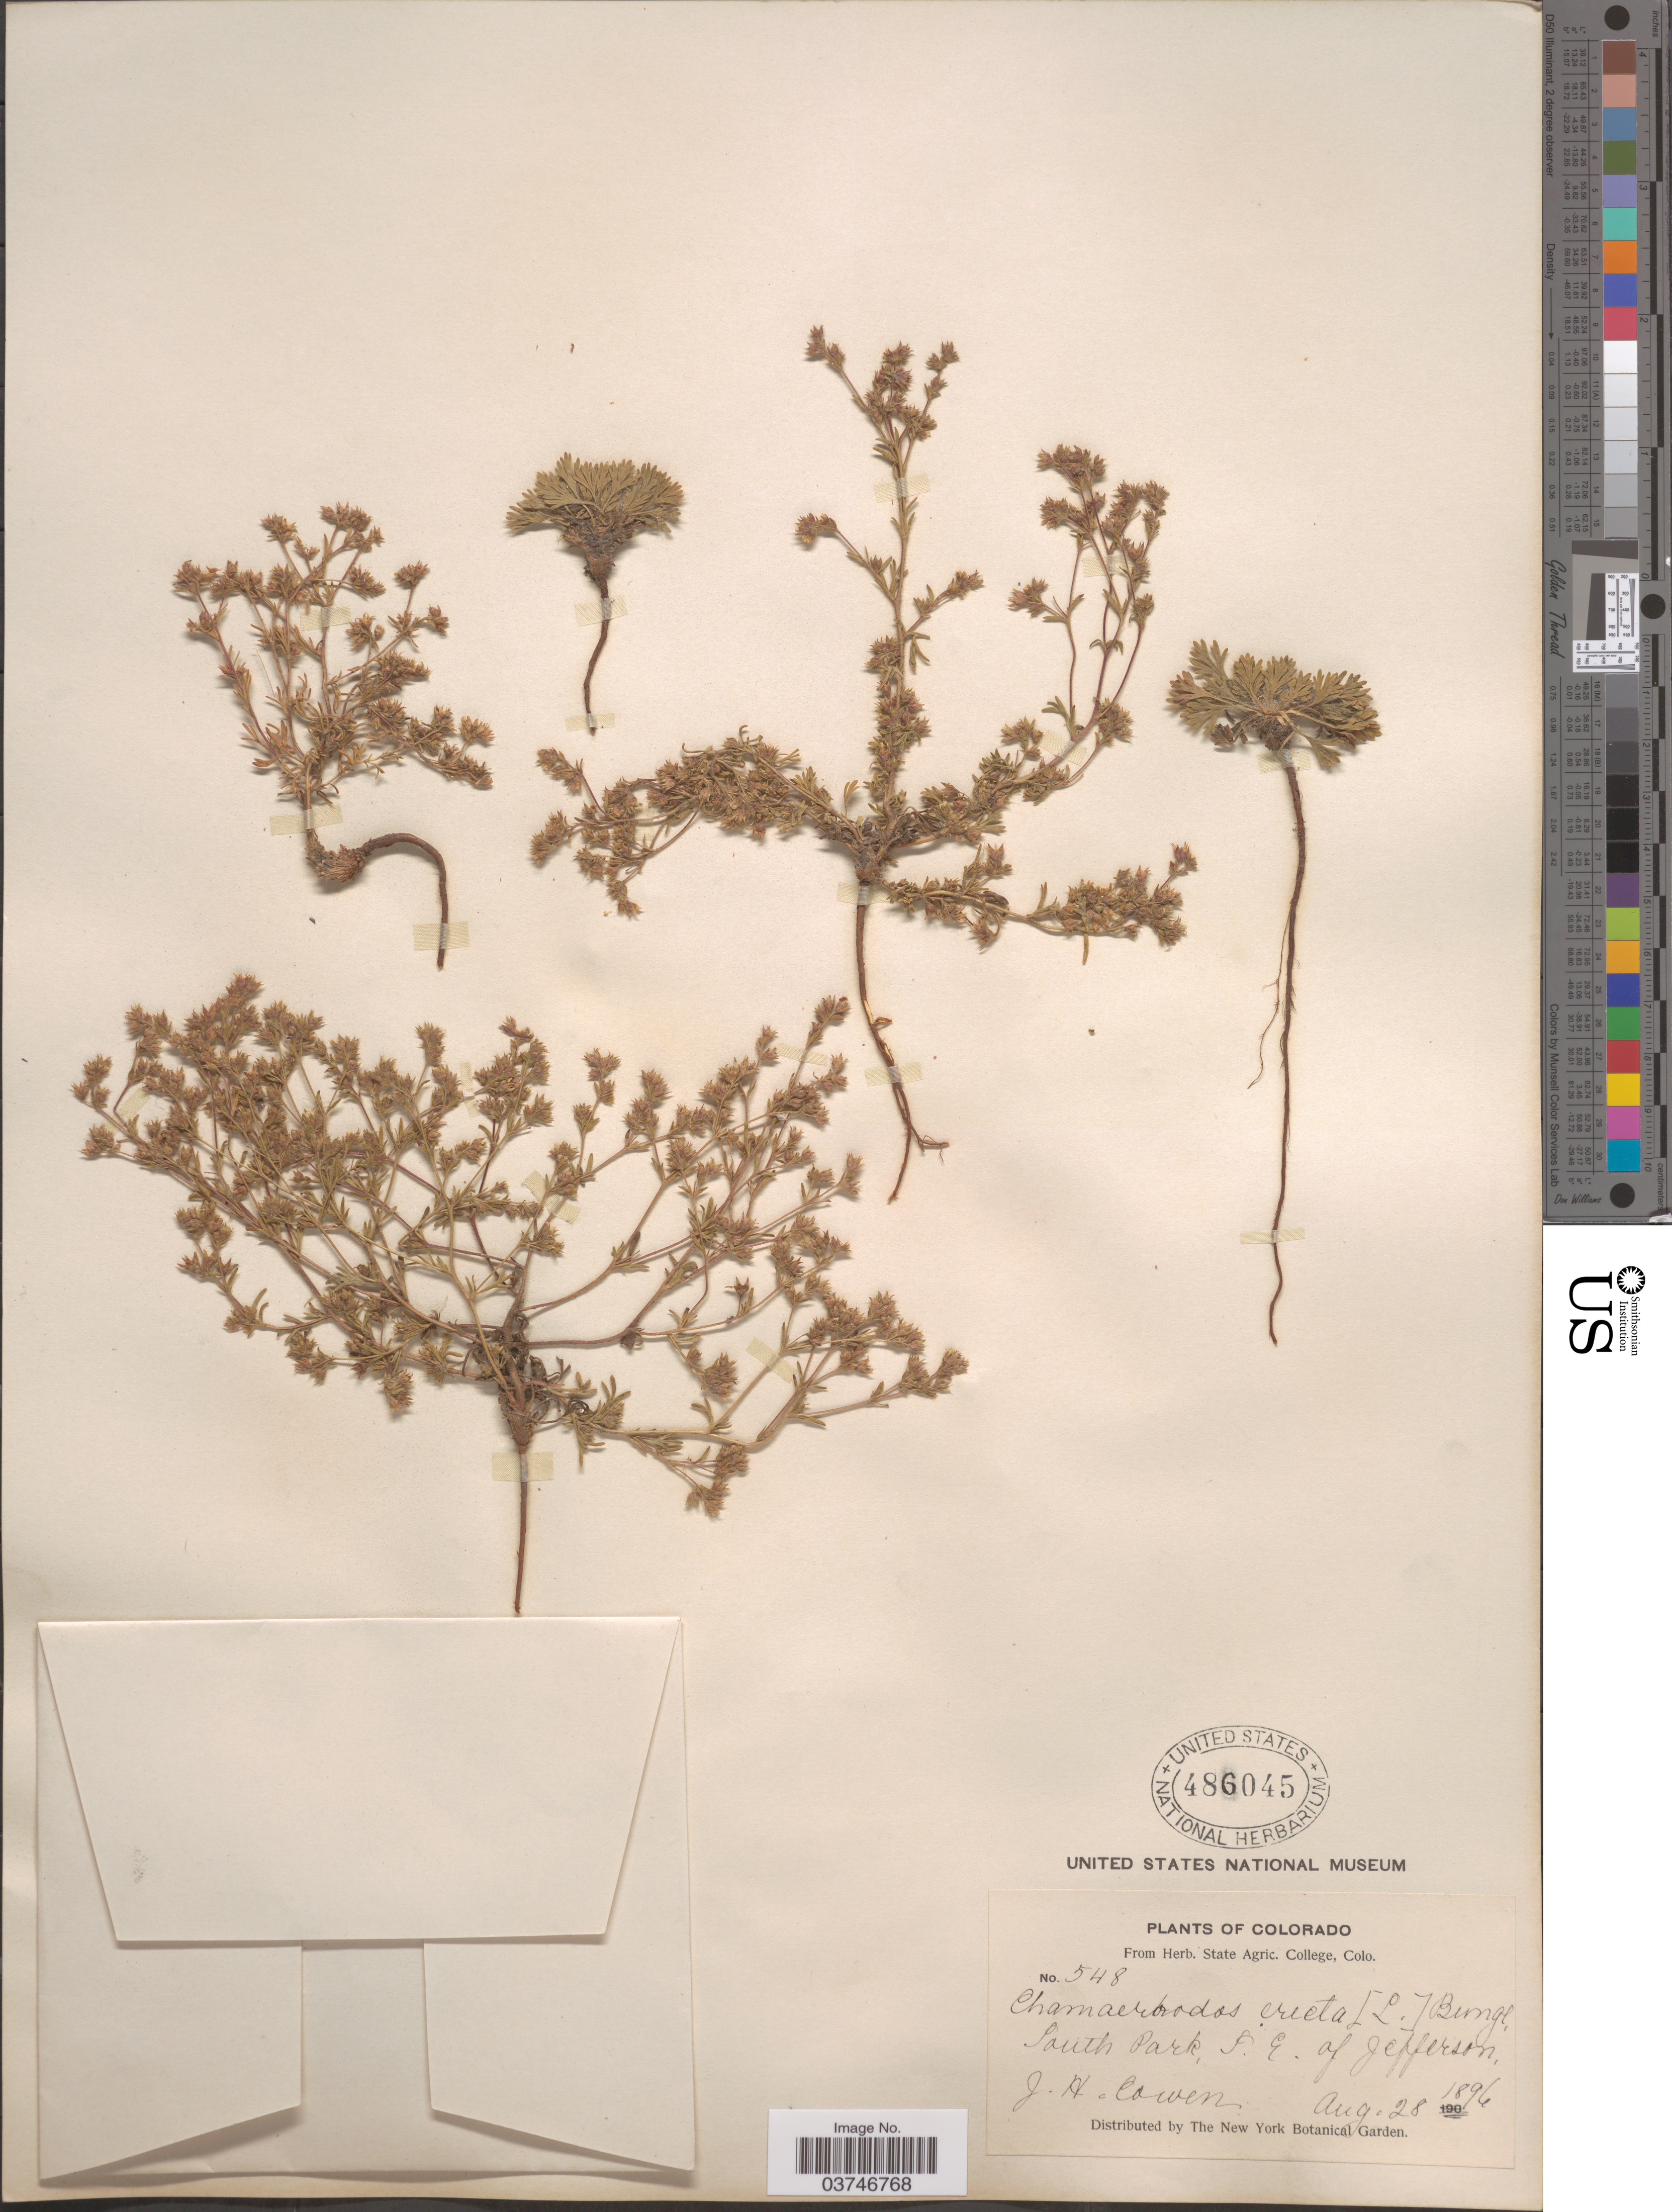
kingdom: Plantae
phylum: Tracheophyta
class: Magnoliopsida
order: Rosales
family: Rosaceae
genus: Chamaerhodos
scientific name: Chamaerhodos erecta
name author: (L.) Bunge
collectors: J. H. Cowen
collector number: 548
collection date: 1896-08-28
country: United States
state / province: Colorado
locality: South Park, S. E. of Jefferson.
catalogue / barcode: US 486045